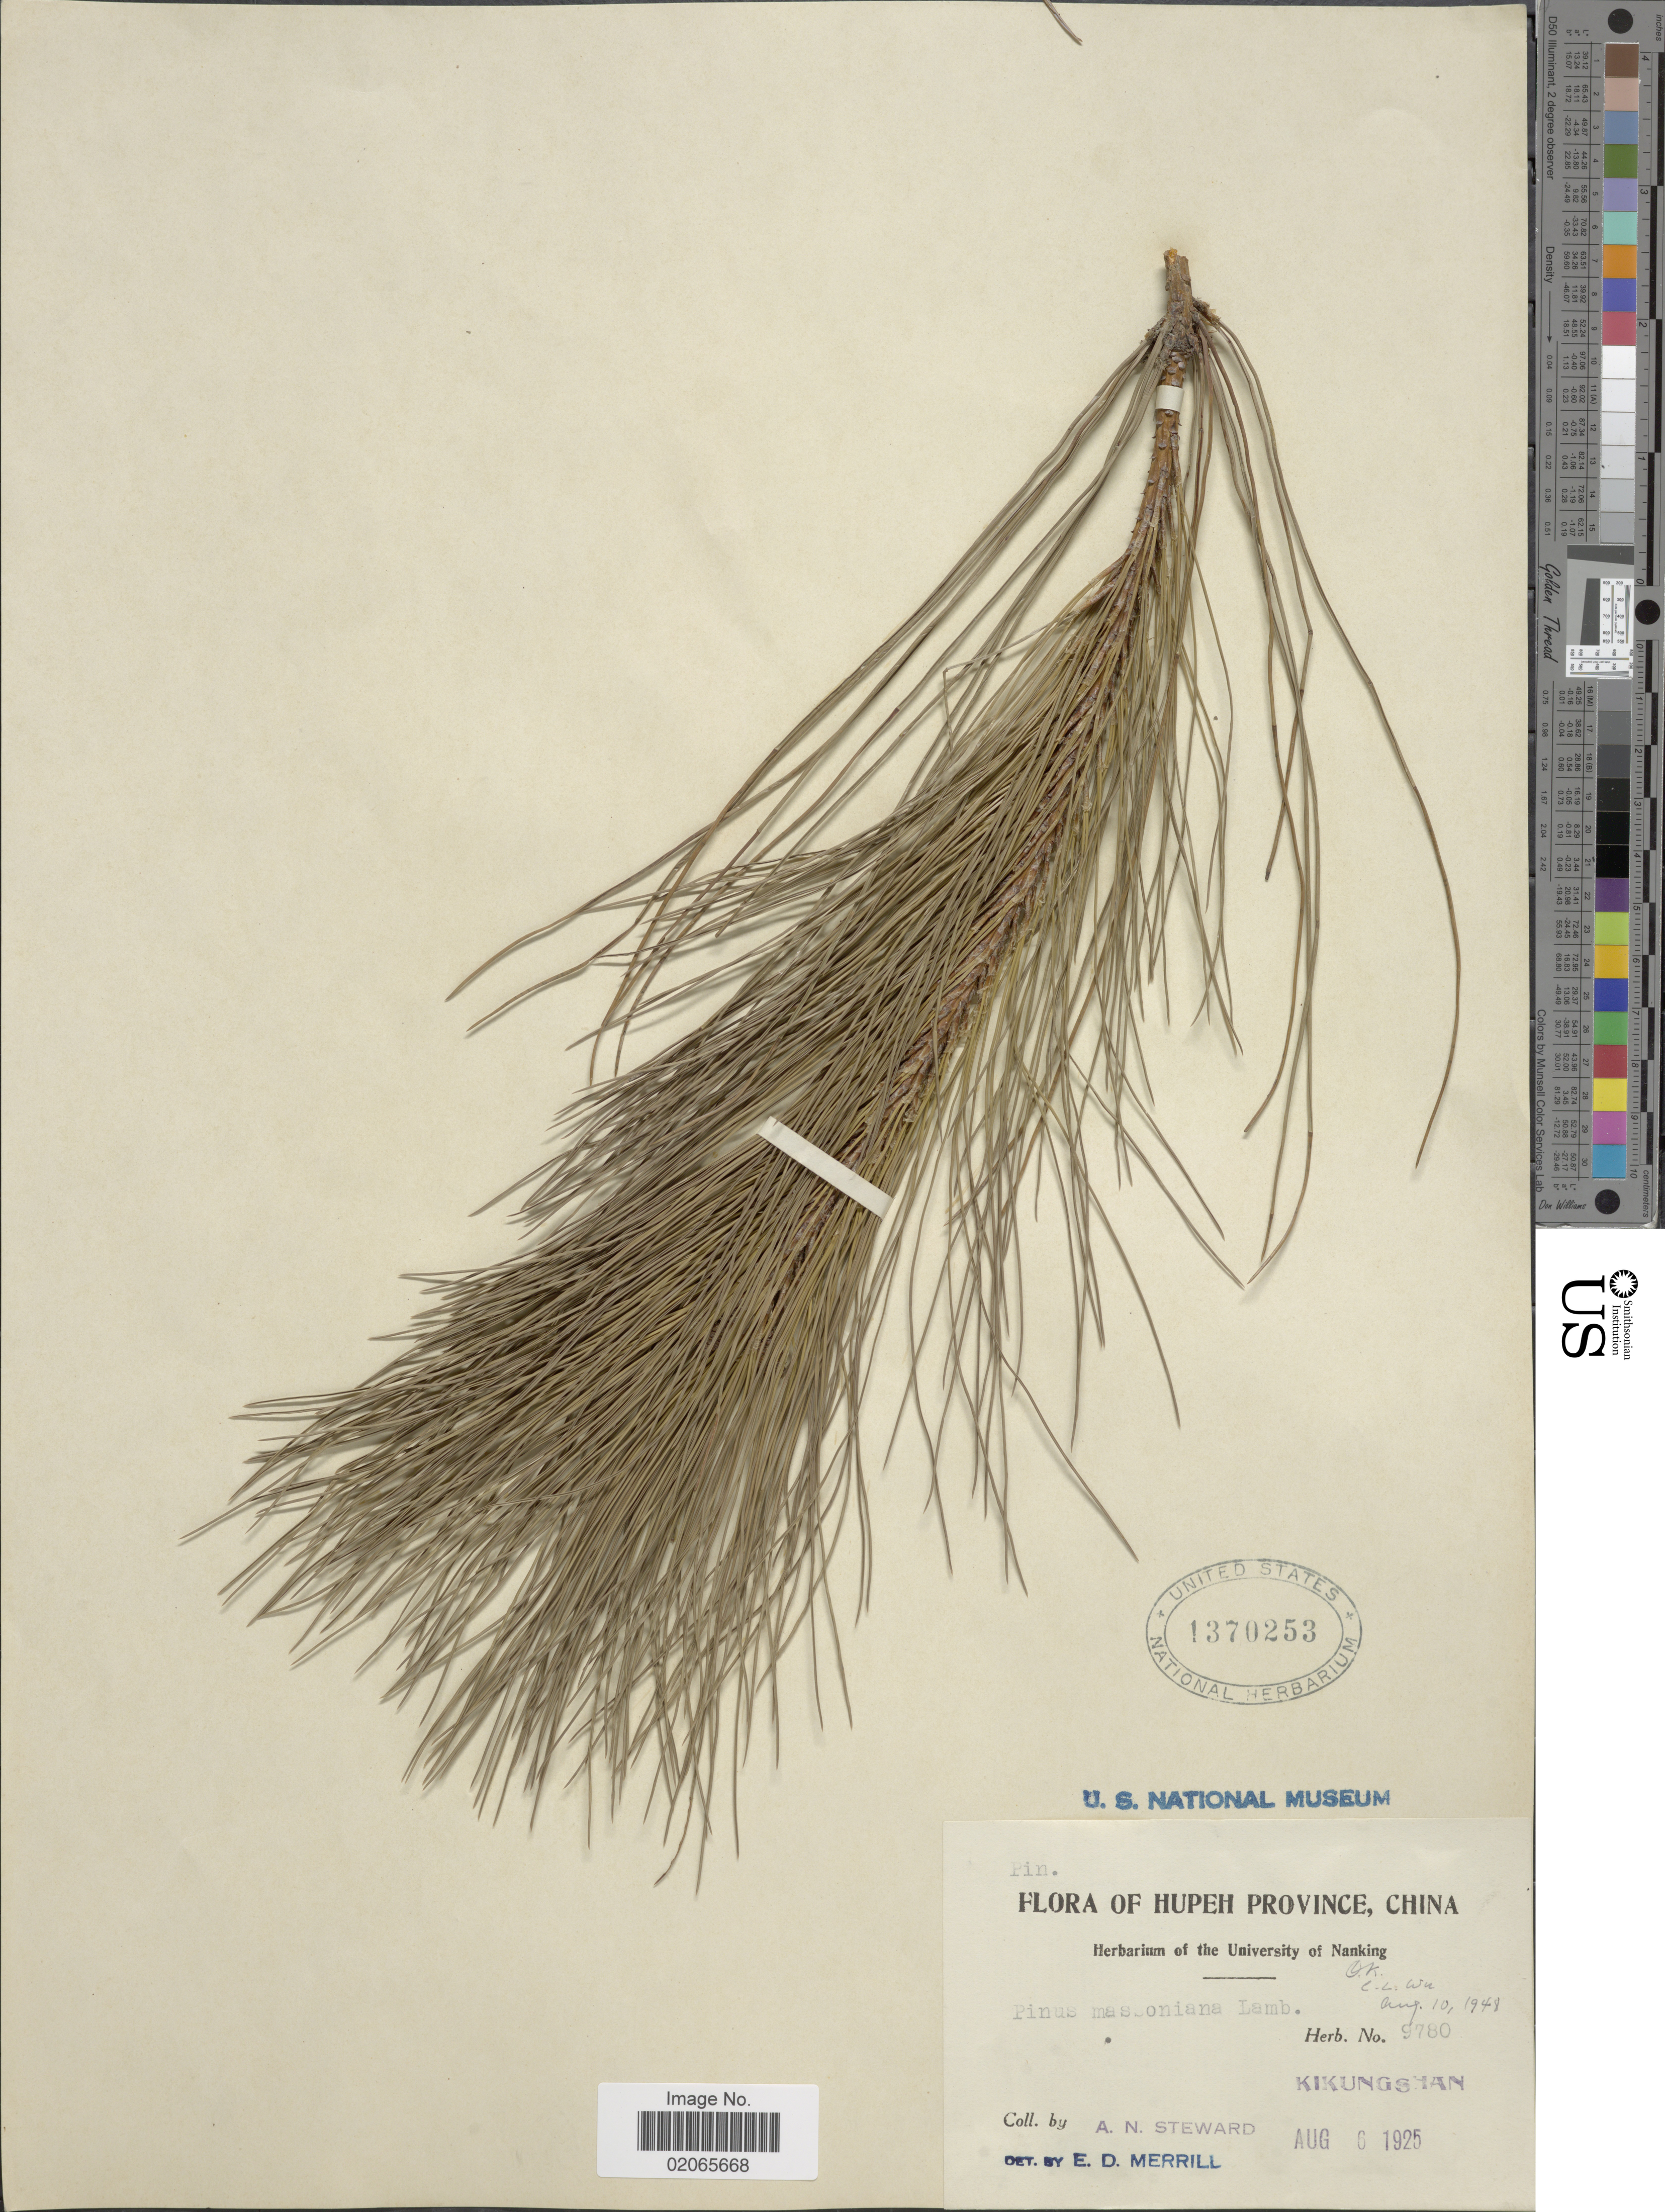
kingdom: Plantae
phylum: Tracheophyta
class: Pinopsida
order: Pinales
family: Pinaceae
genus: Pinus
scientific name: Pinus massoniana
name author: D. Don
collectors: A. N. Steward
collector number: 9780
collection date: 1925-08-06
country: China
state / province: Hubei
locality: Hupeh Province, China, Kikungshan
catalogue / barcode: US 1370253